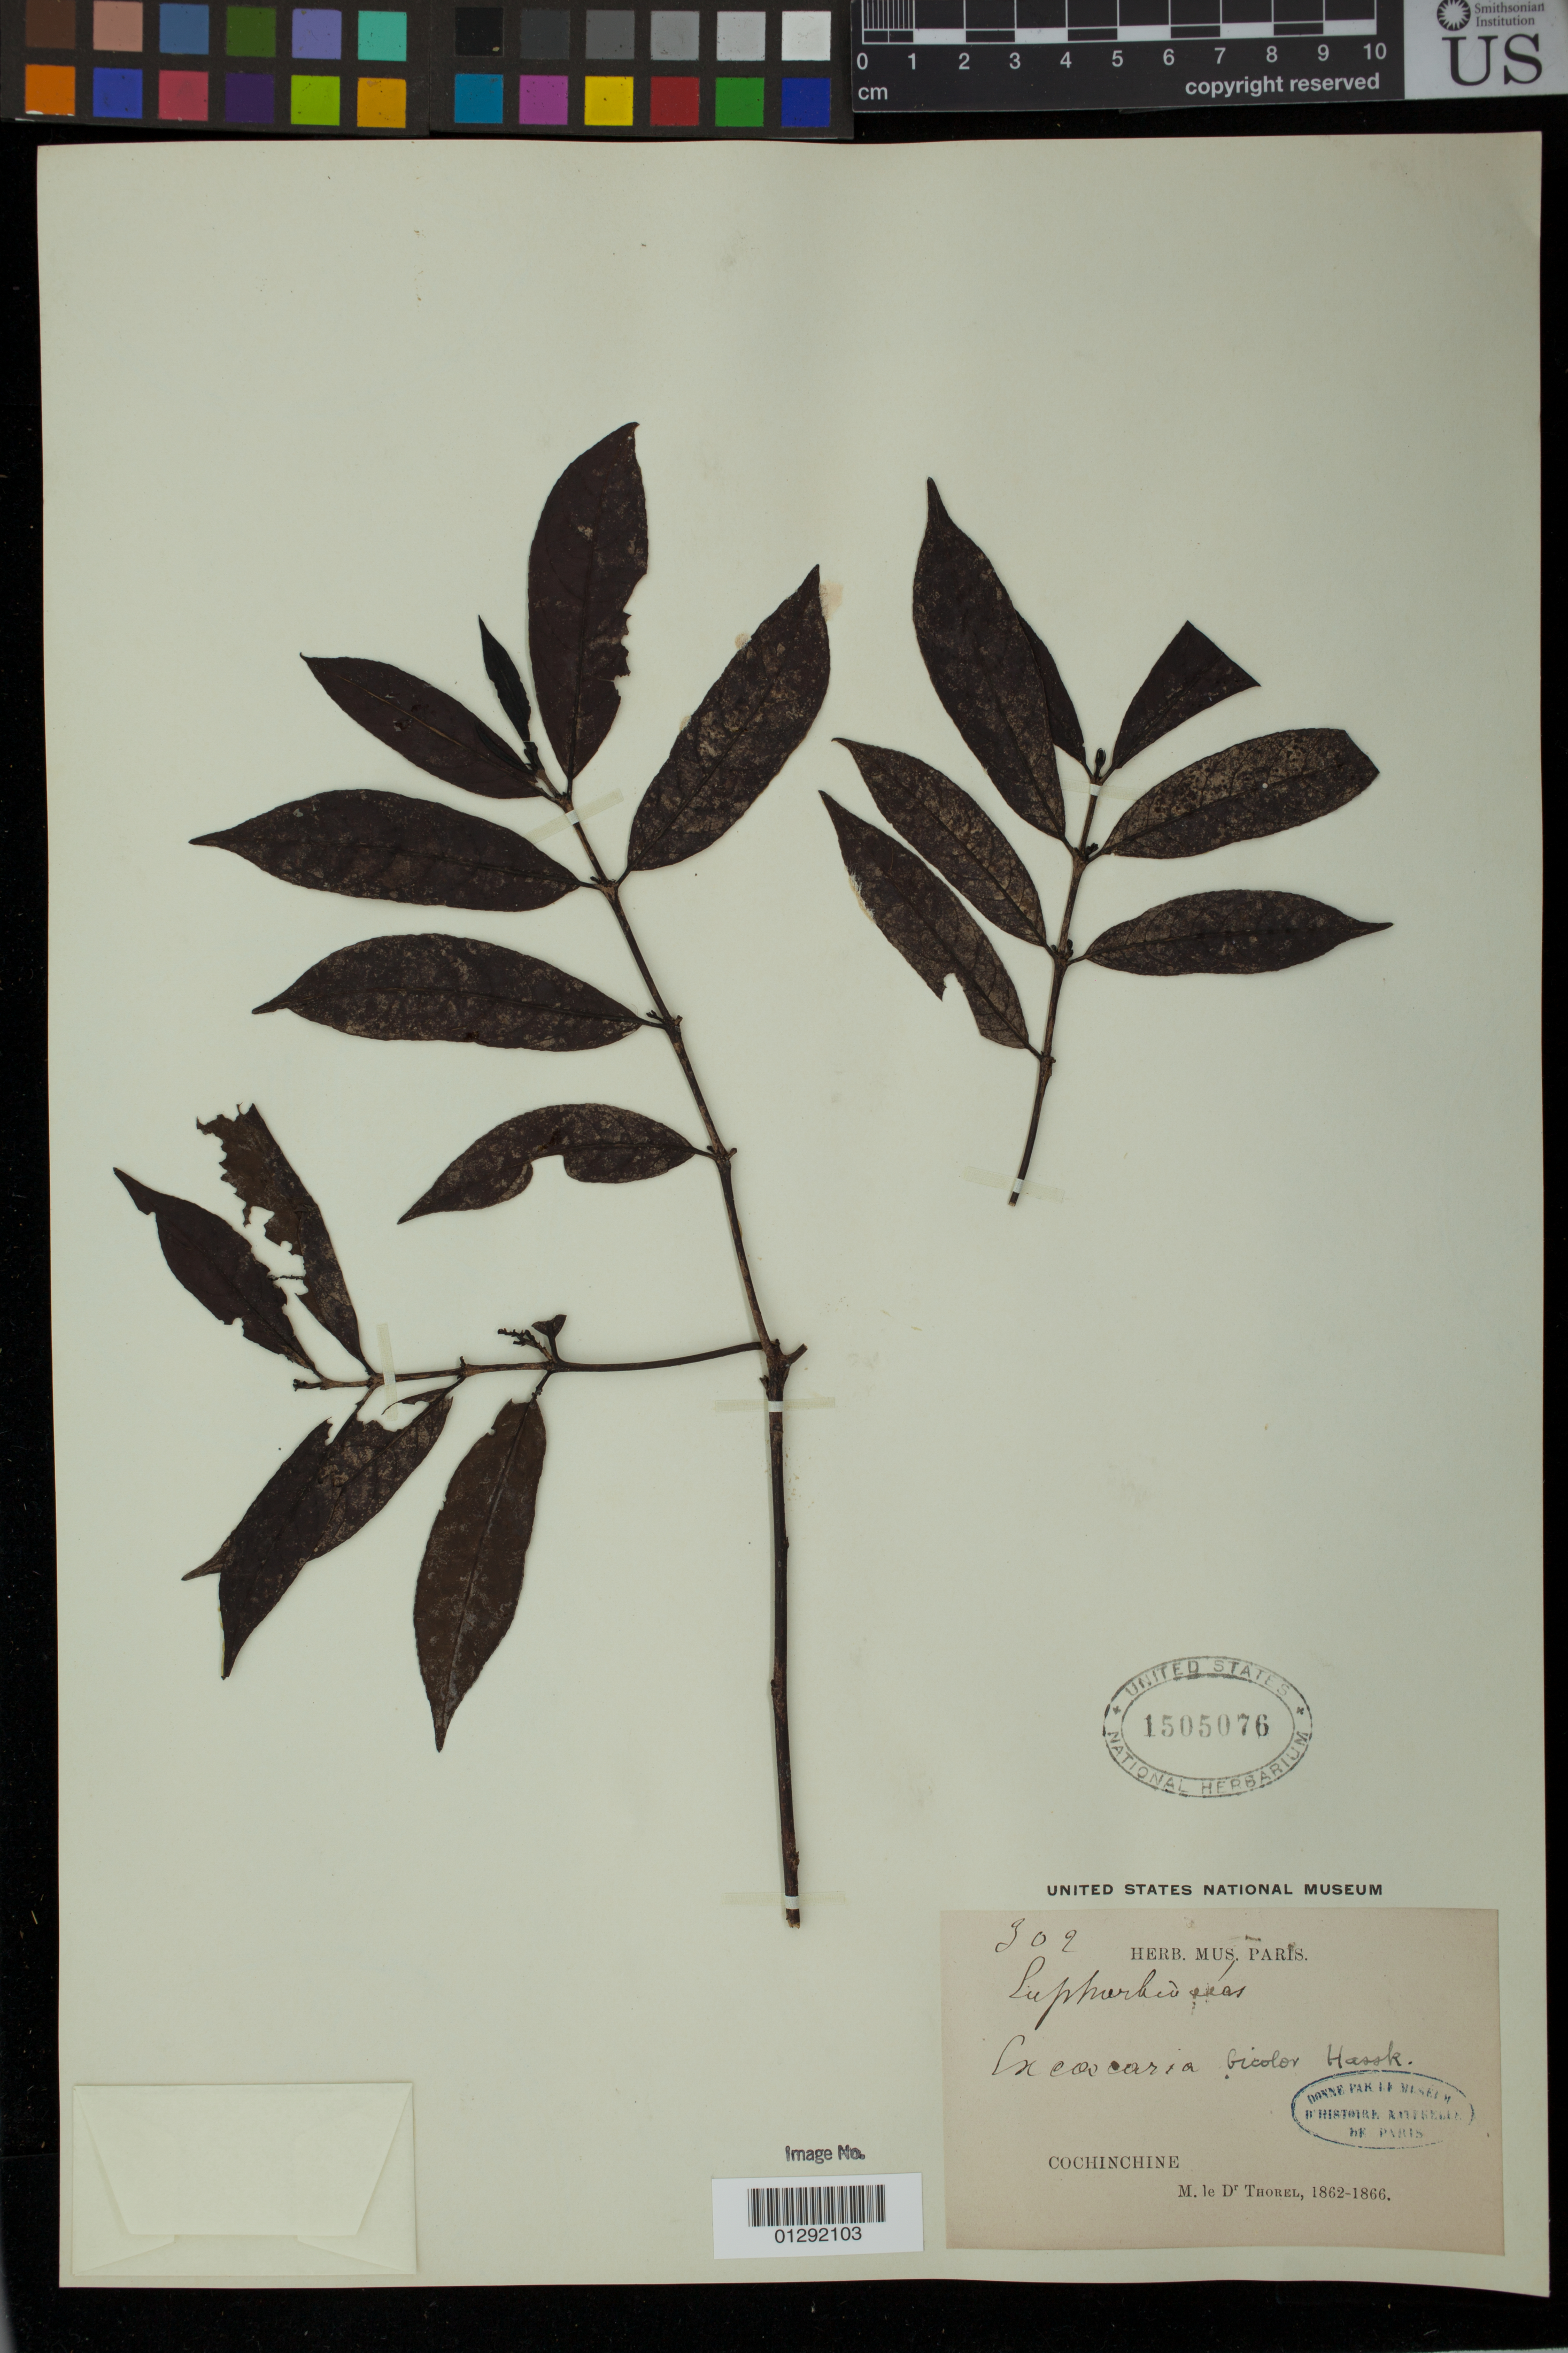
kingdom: Plantae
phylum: Tracheophyta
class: Magnoliopsida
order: Malpighiales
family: Euphorbiaceae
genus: Excoecaria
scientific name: Excoecaria cochinchinensis 'Firestorm'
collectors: C. Thorel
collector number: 302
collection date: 1862/1866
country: Vietnam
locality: Cochinchina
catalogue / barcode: US 1505076